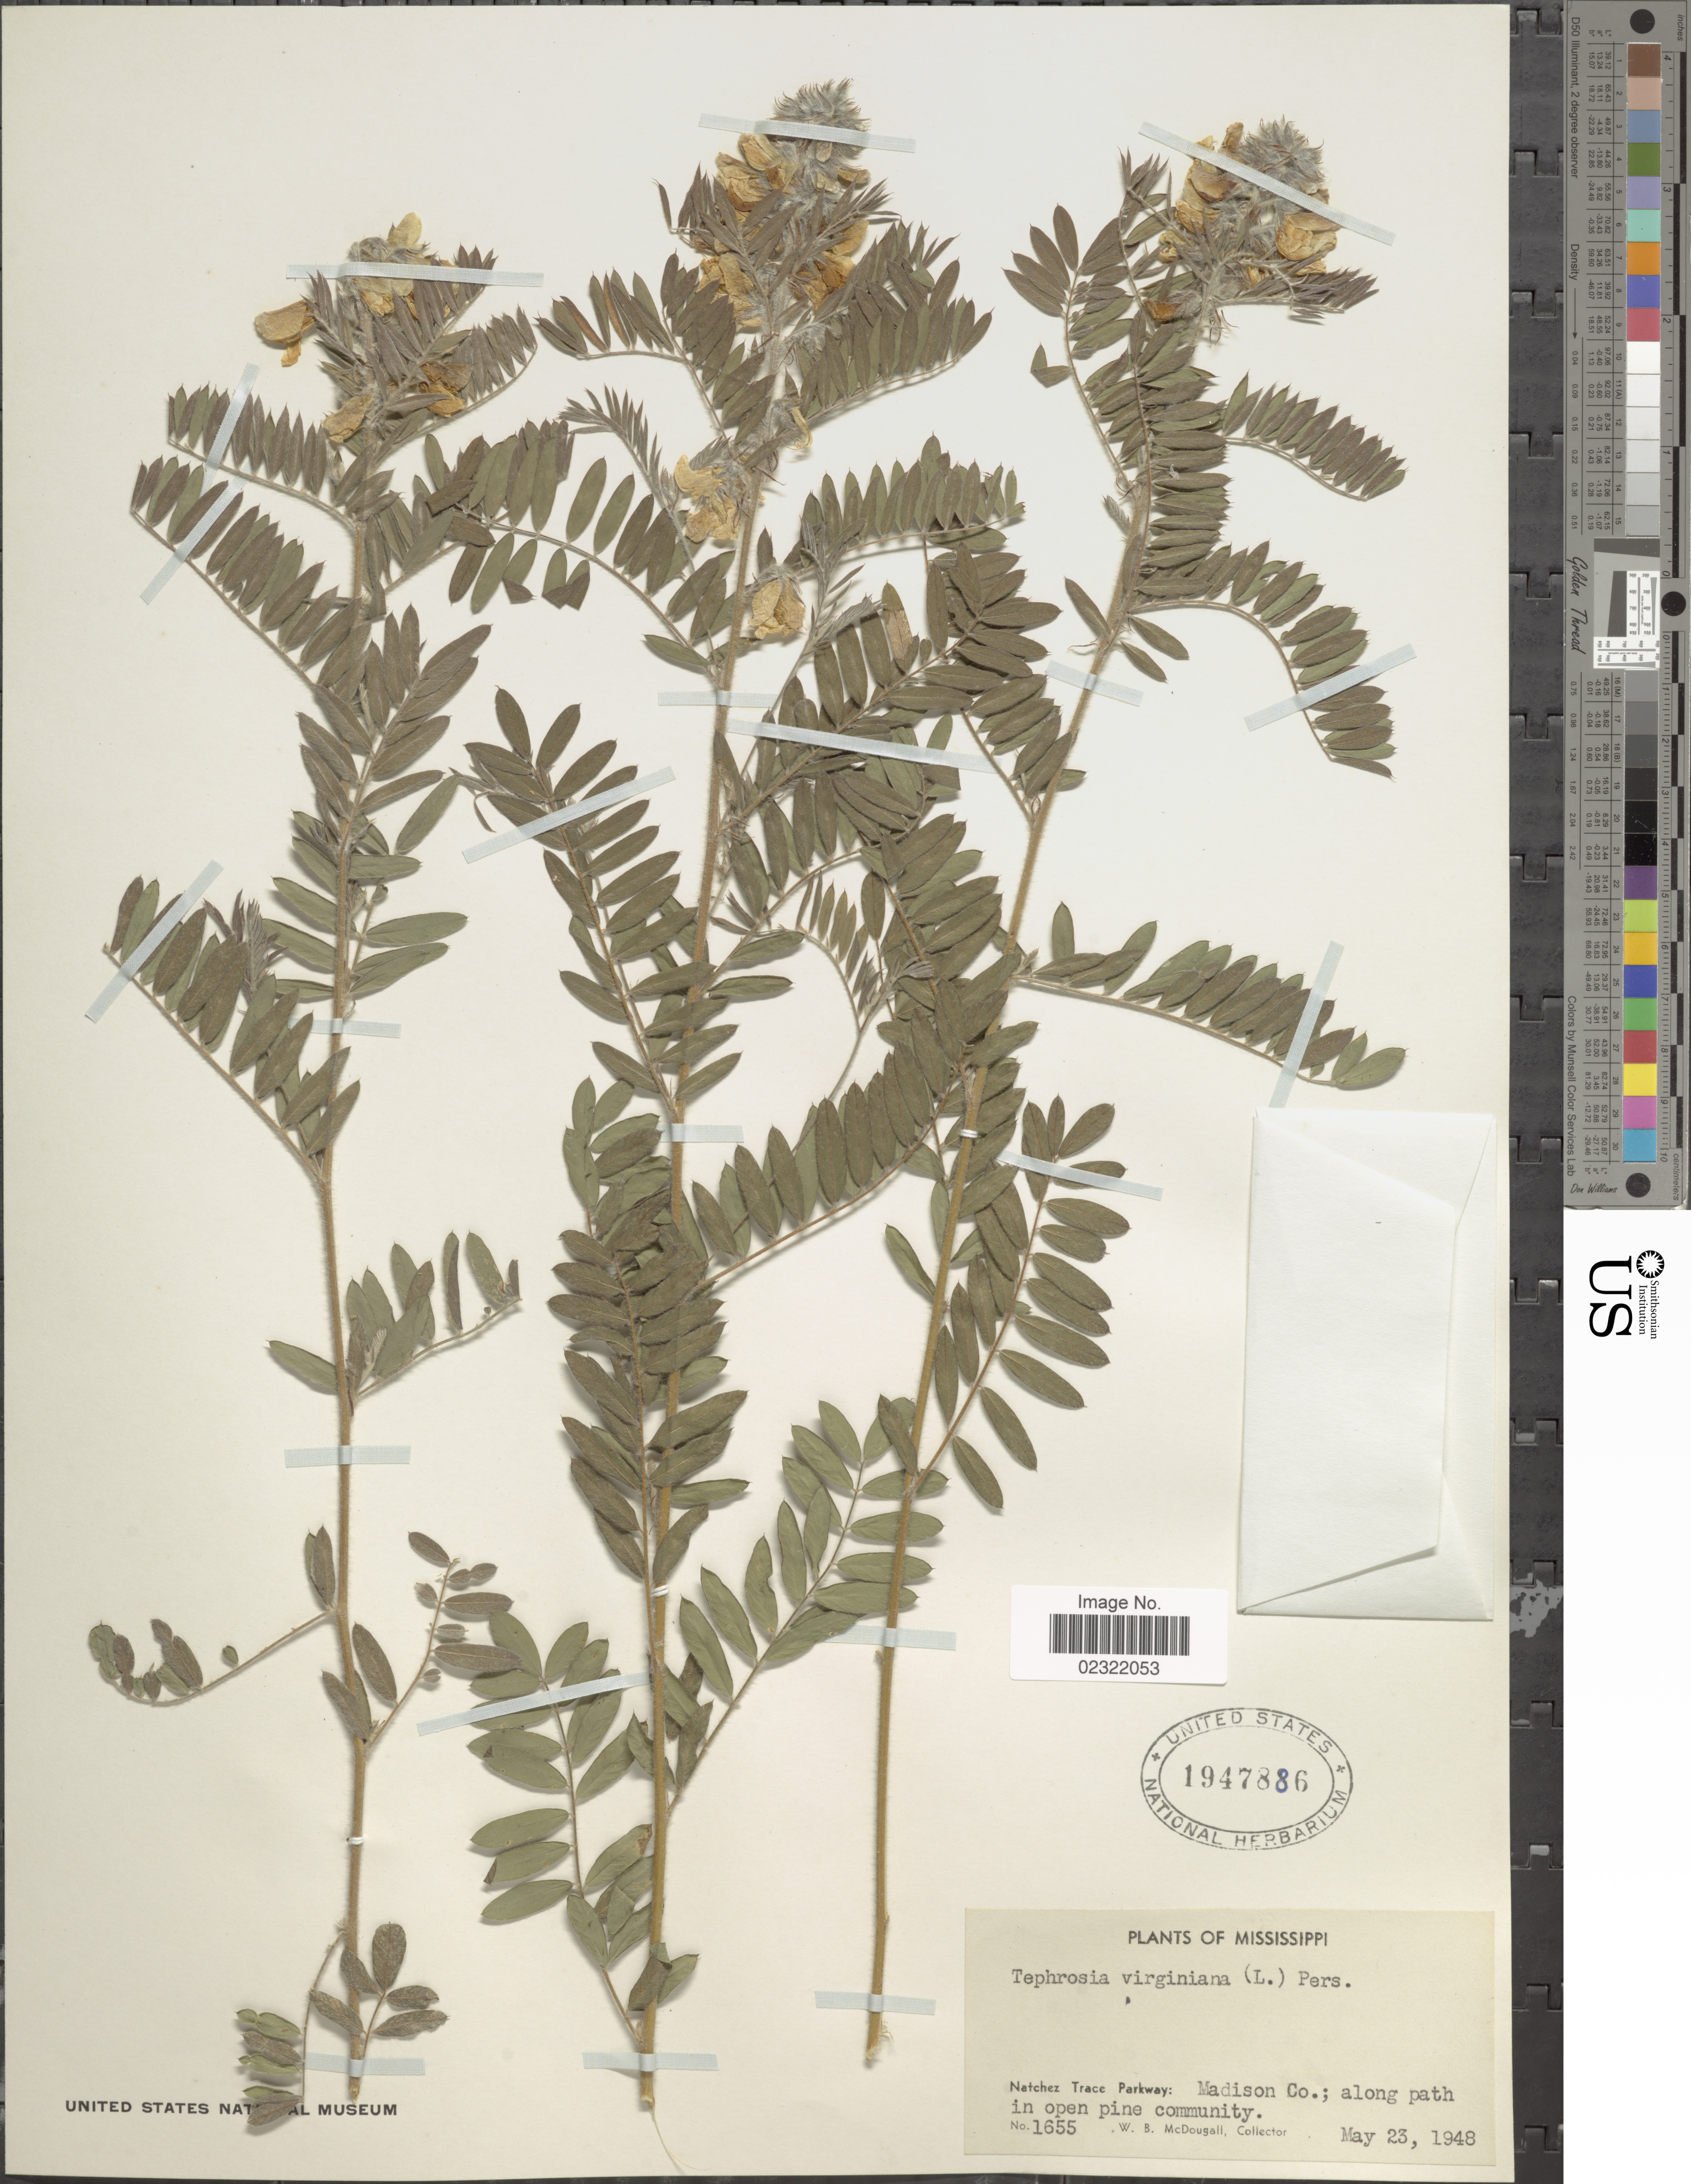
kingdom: Plantae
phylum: Tracheophyta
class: Magnoliopsida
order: Fabales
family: Fabaceae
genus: Tephrosia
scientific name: Tephrosia virginiana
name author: (L.) Pers.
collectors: W. B. McDougall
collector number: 1655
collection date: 1948-05-23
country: United States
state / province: Mississippi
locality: Natchez Trace Parkway: Madison Co; along path in open pine community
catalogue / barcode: US 1947886